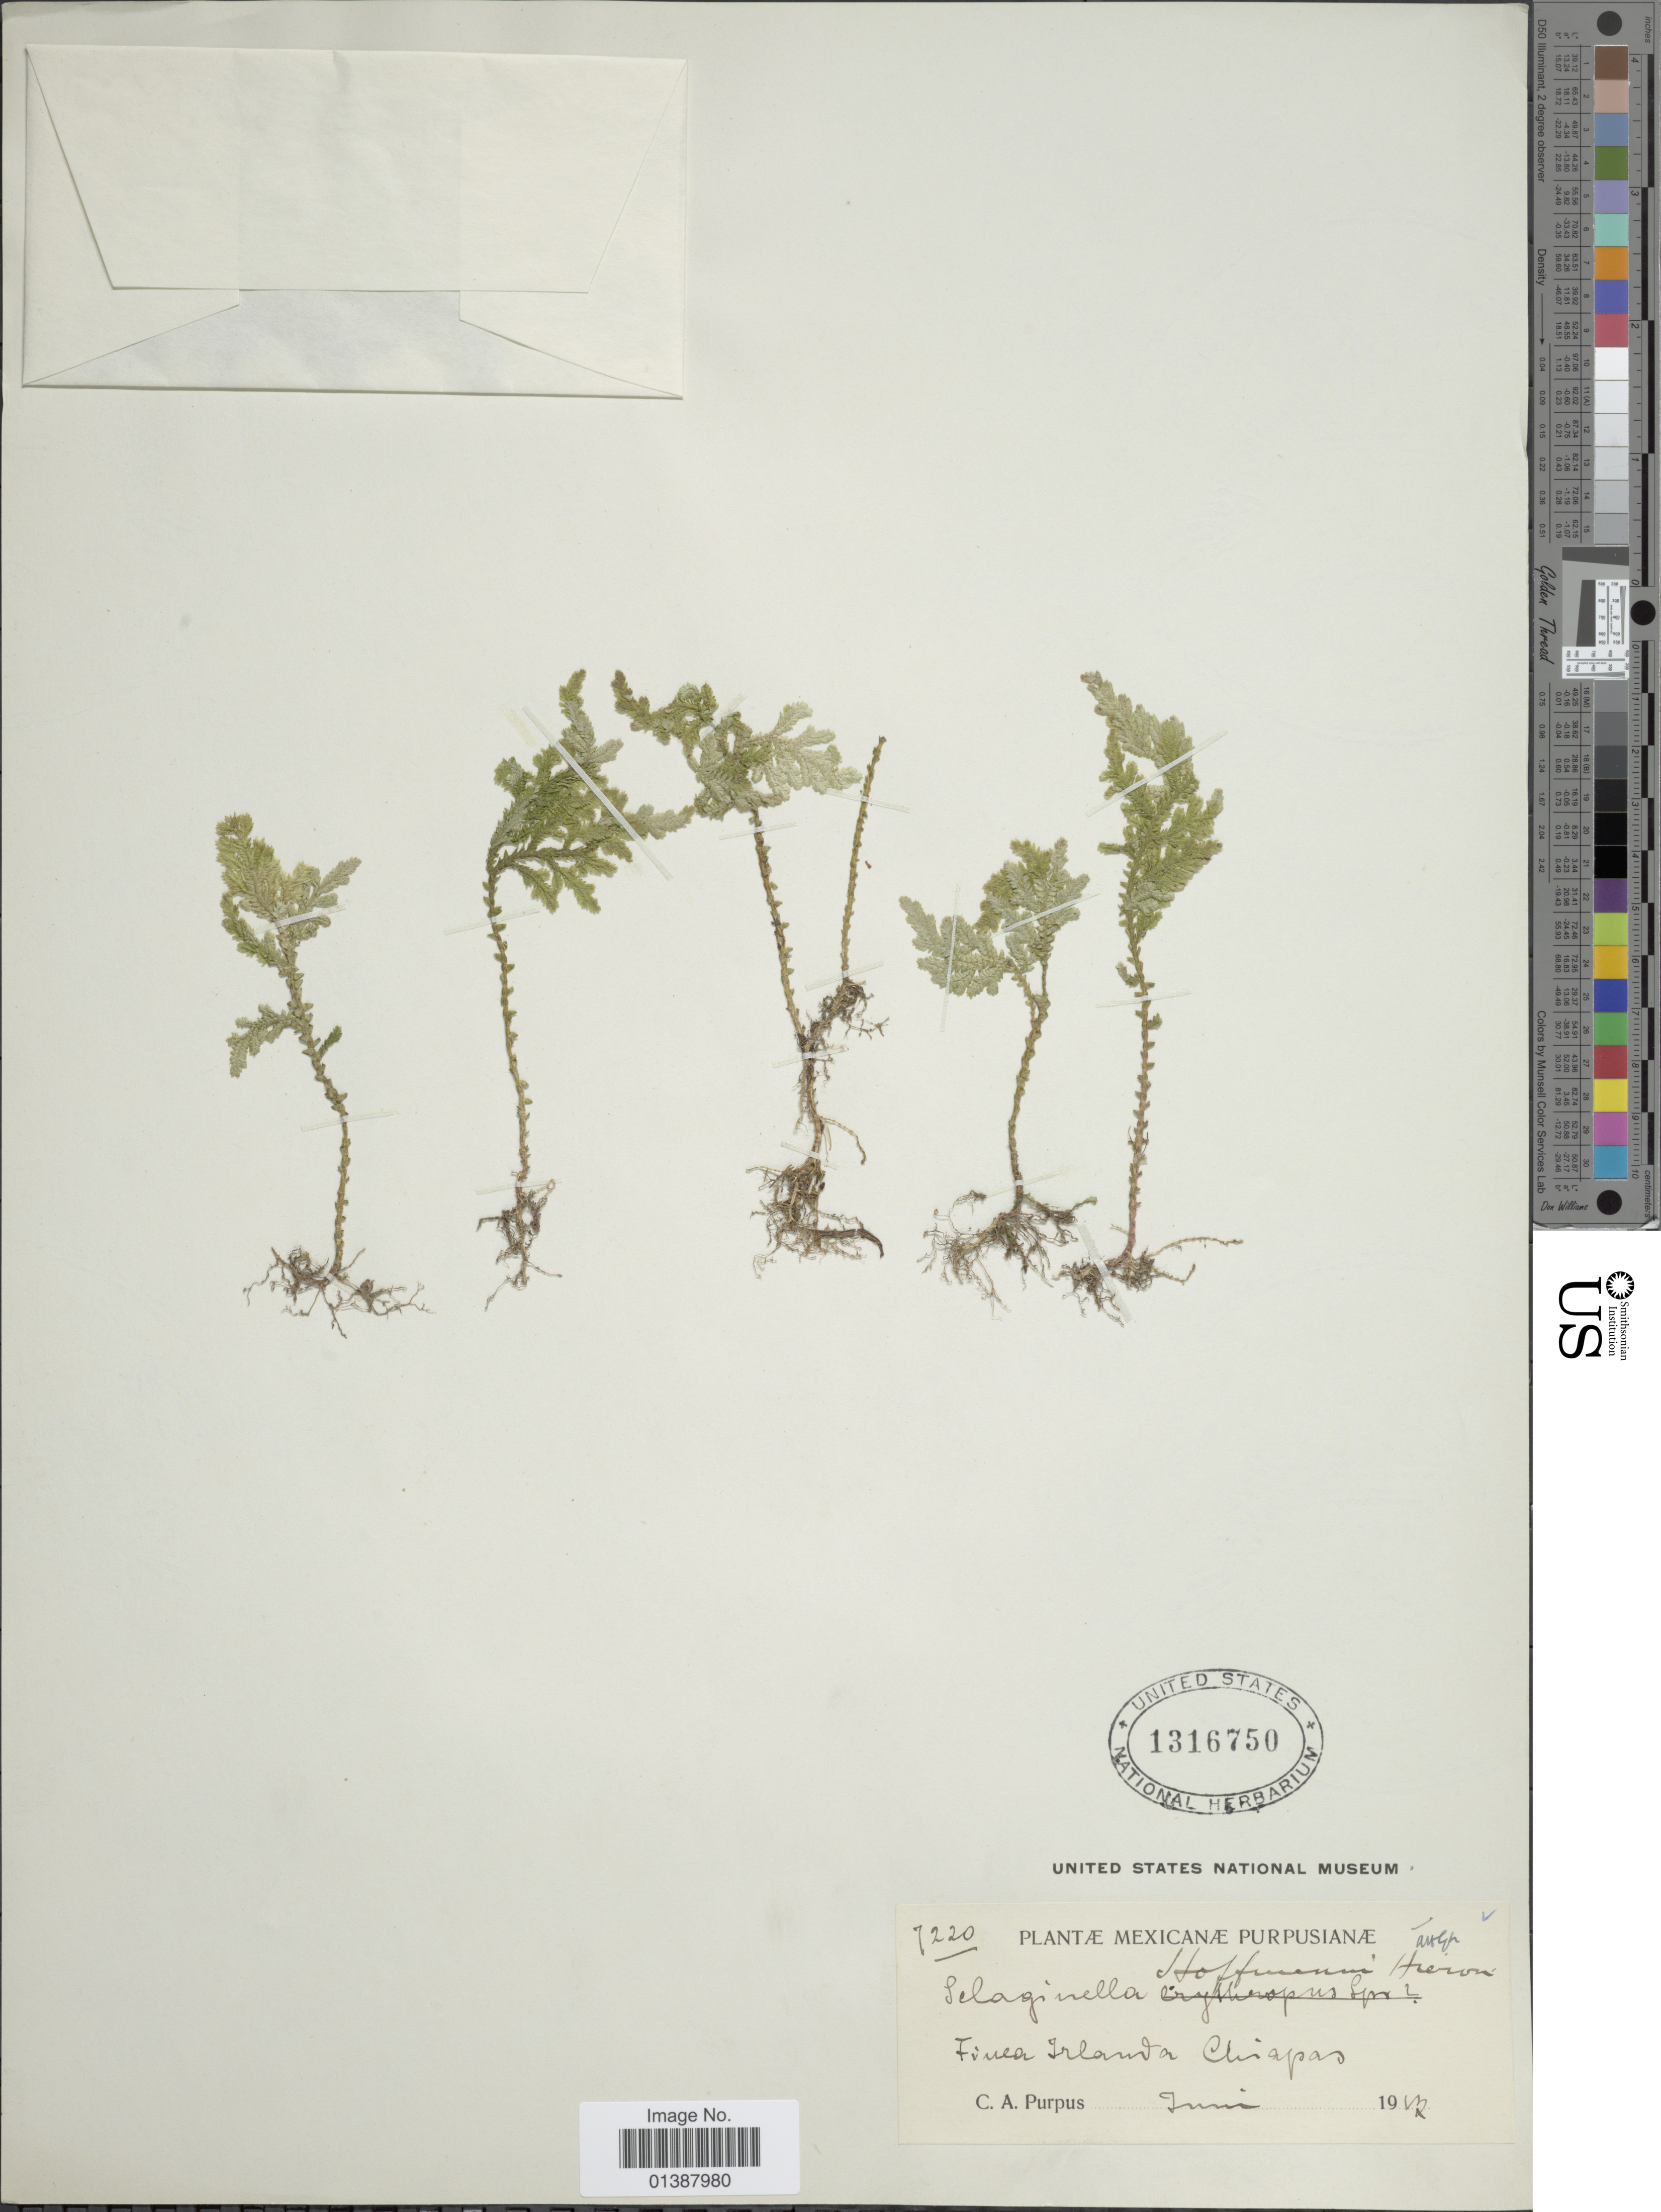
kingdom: Plantae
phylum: Tracheophyta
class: Lycopodiopsida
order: Selaginellales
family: Selaginellaceae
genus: Selaginella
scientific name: Selaginella hoffmannii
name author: Hieron.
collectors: C. A. Purpus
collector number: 7220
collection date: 1912-06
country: Mexico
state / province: Chiapas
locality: Finca Irlanda Chiapas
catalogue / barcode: US 1316750